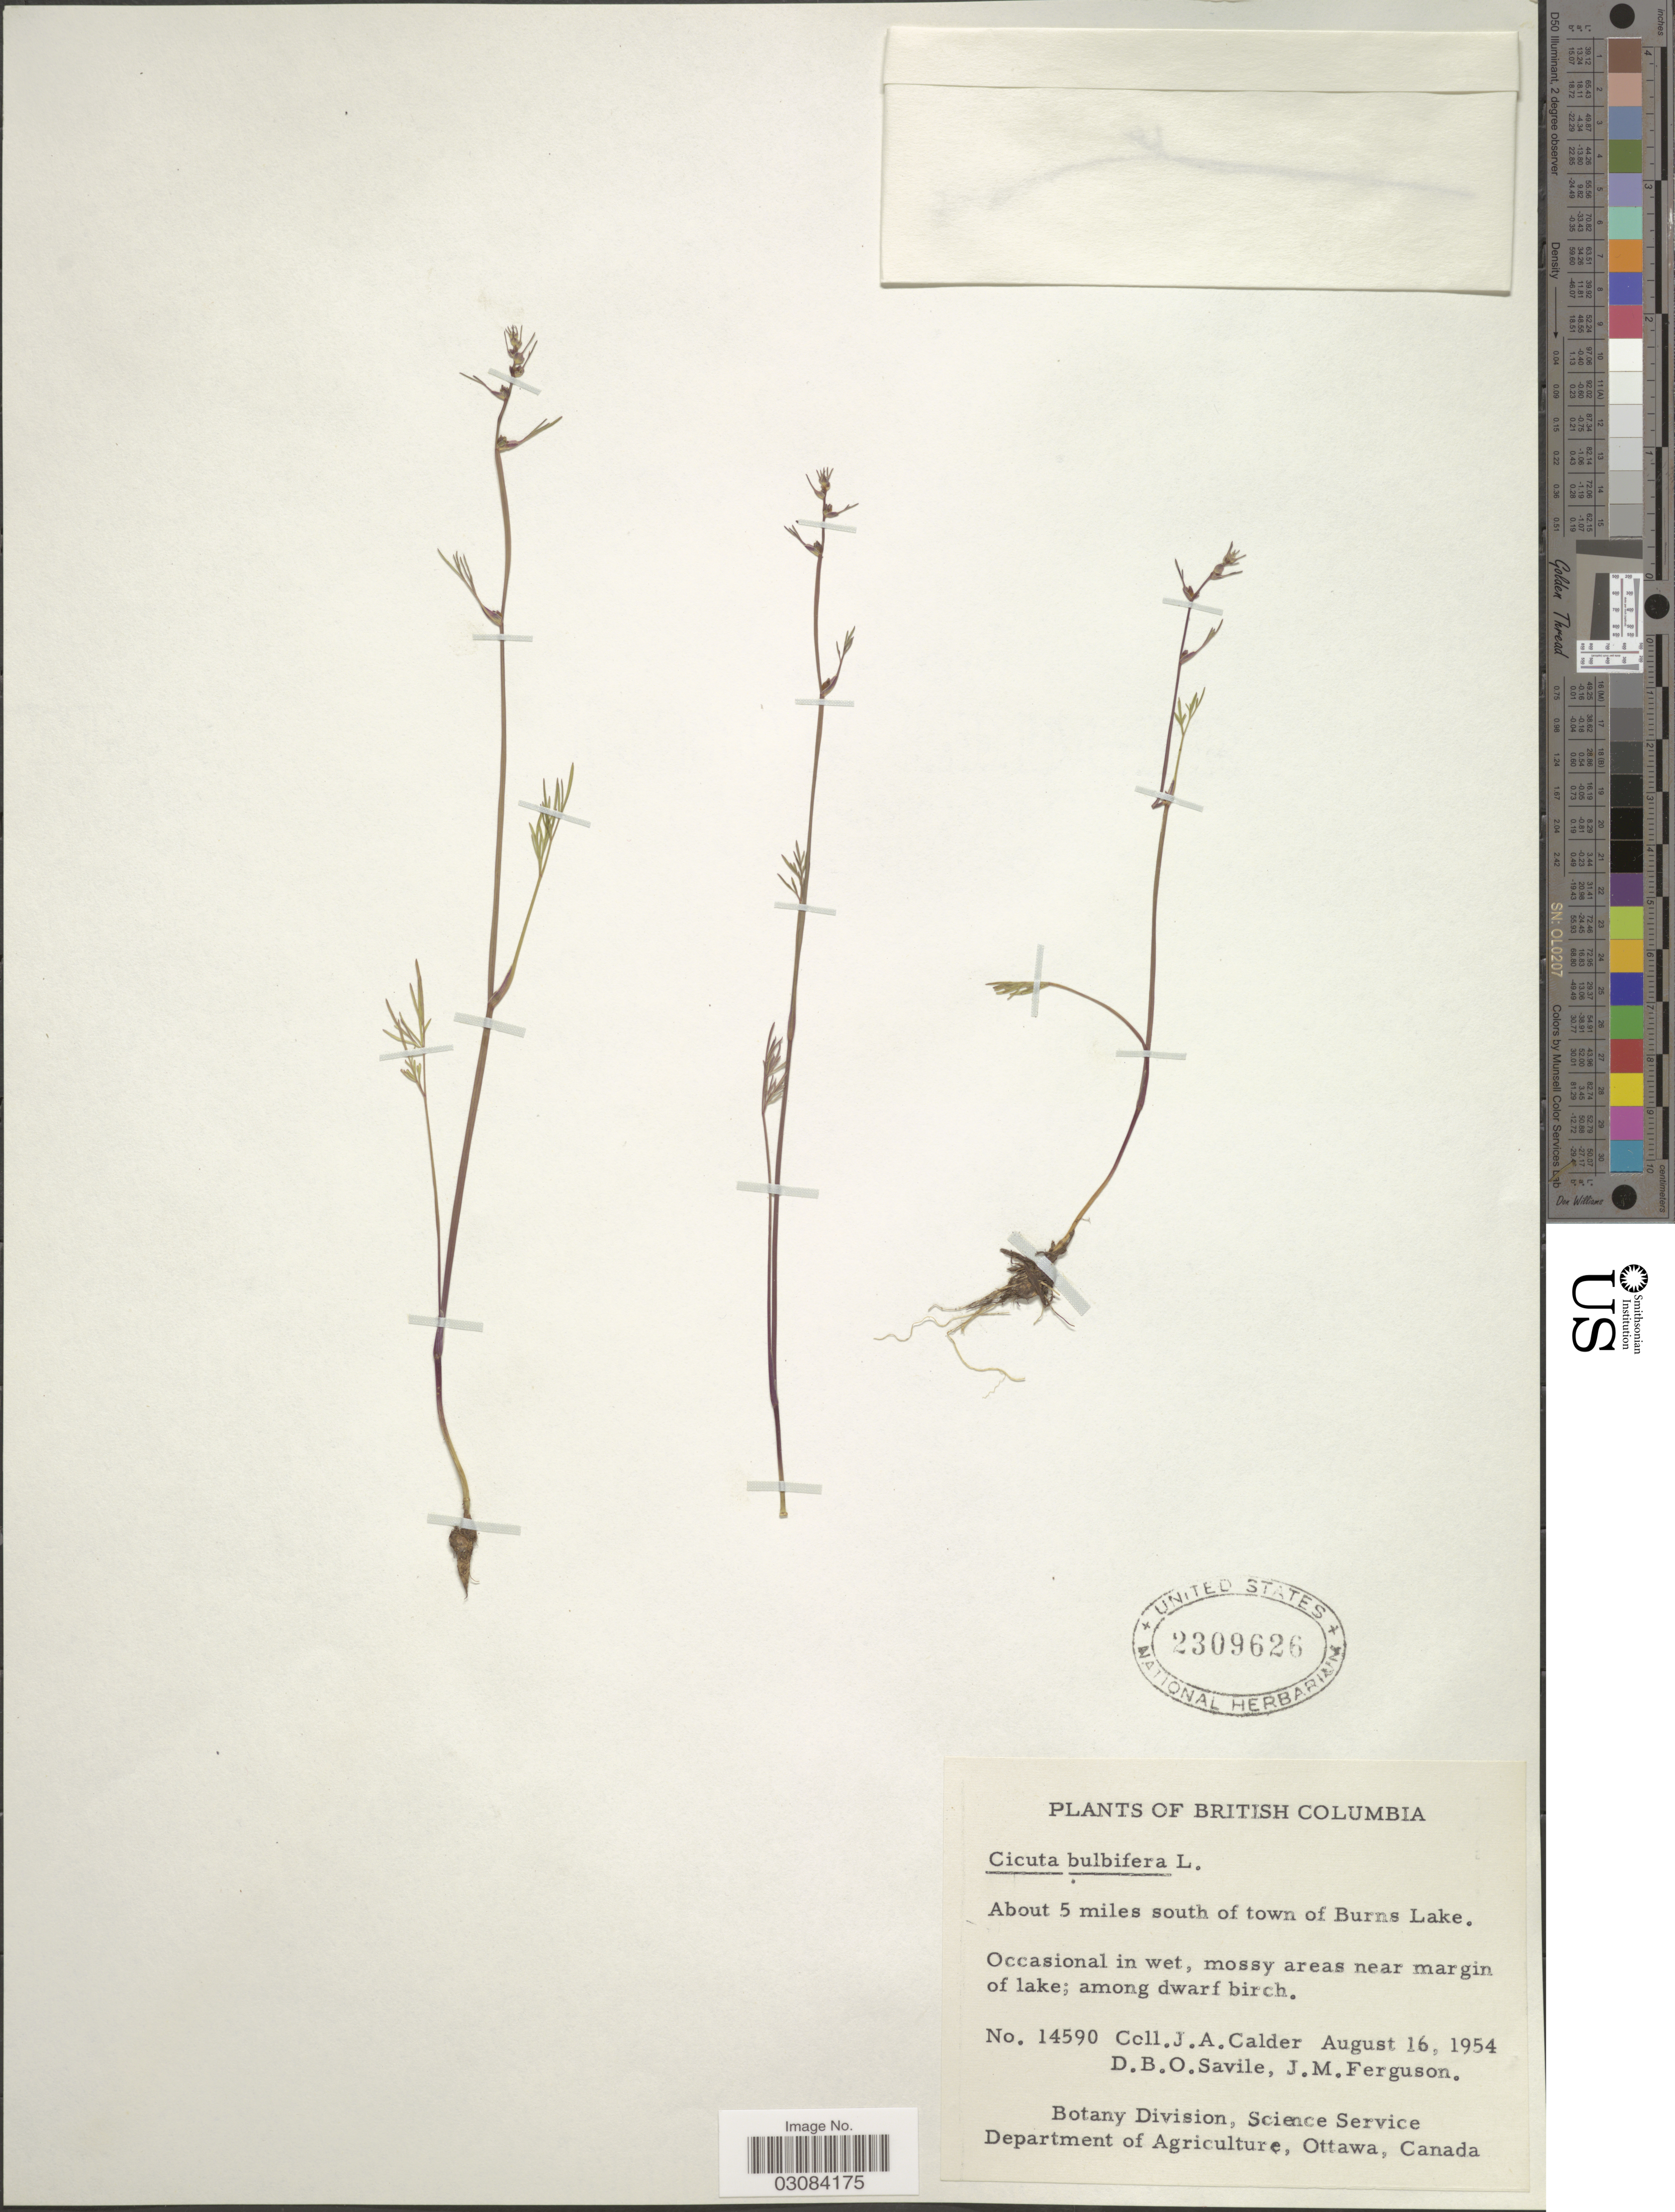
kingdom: Plantae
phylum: Tracheophyta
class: Magnoliopsida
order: Apiales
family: Apiaceae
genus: Cicuta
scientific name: Cicuta bulbifera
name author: L.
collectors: J. A. Calder, D. Savile & J. M. Ferguson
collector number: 14590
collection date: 1954-08-16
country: Canada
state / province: British Columbia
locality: About 5 miles south of town of Burns Lake.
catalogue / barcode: US 2309626